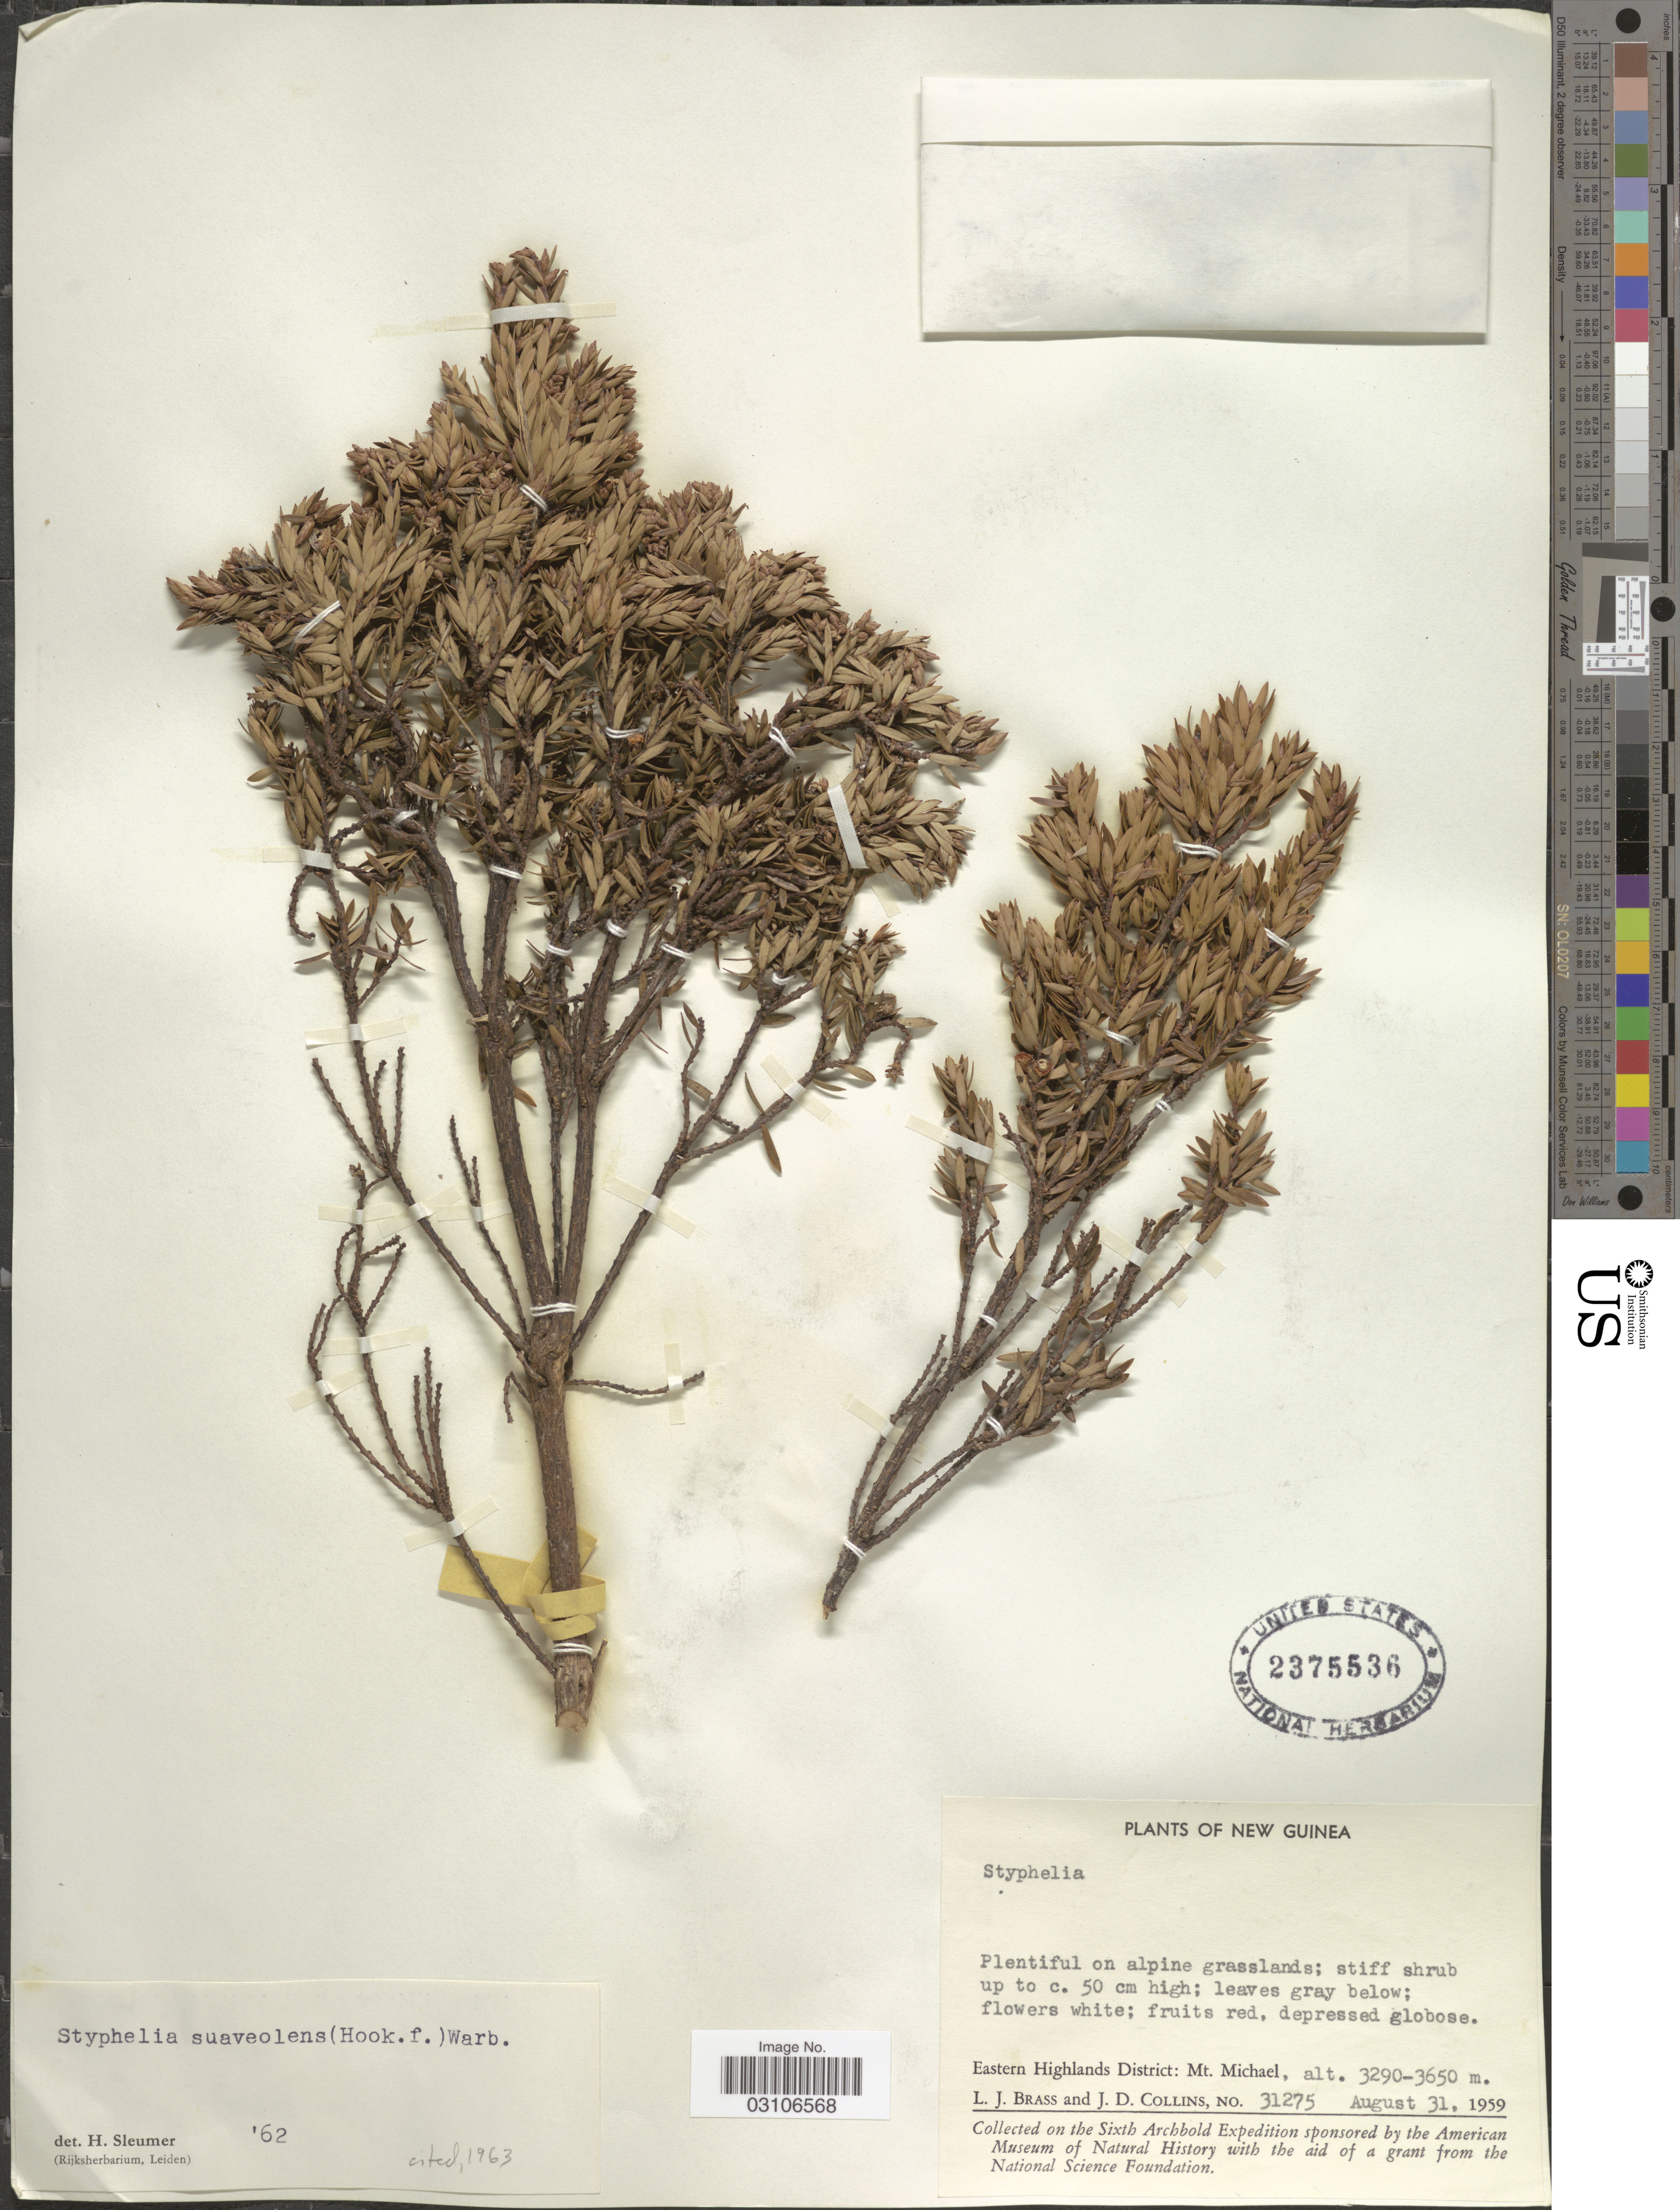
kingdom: Plantae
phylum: Tracheophyta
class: Magnoliopsida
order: Ericales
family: Ericaceae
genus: Styphelia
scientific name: Styphelia suaveolens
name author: (Hook. f.) Warb. ex P. Sarasin & Sarasin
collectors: L. J. Brass & J. Collins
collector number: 31275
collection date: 1959-08-31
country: Papua New Guinea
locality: New Guinea. Eastern Highlands District: Mt. Michael.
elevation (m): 3290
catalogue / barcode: US 2375536